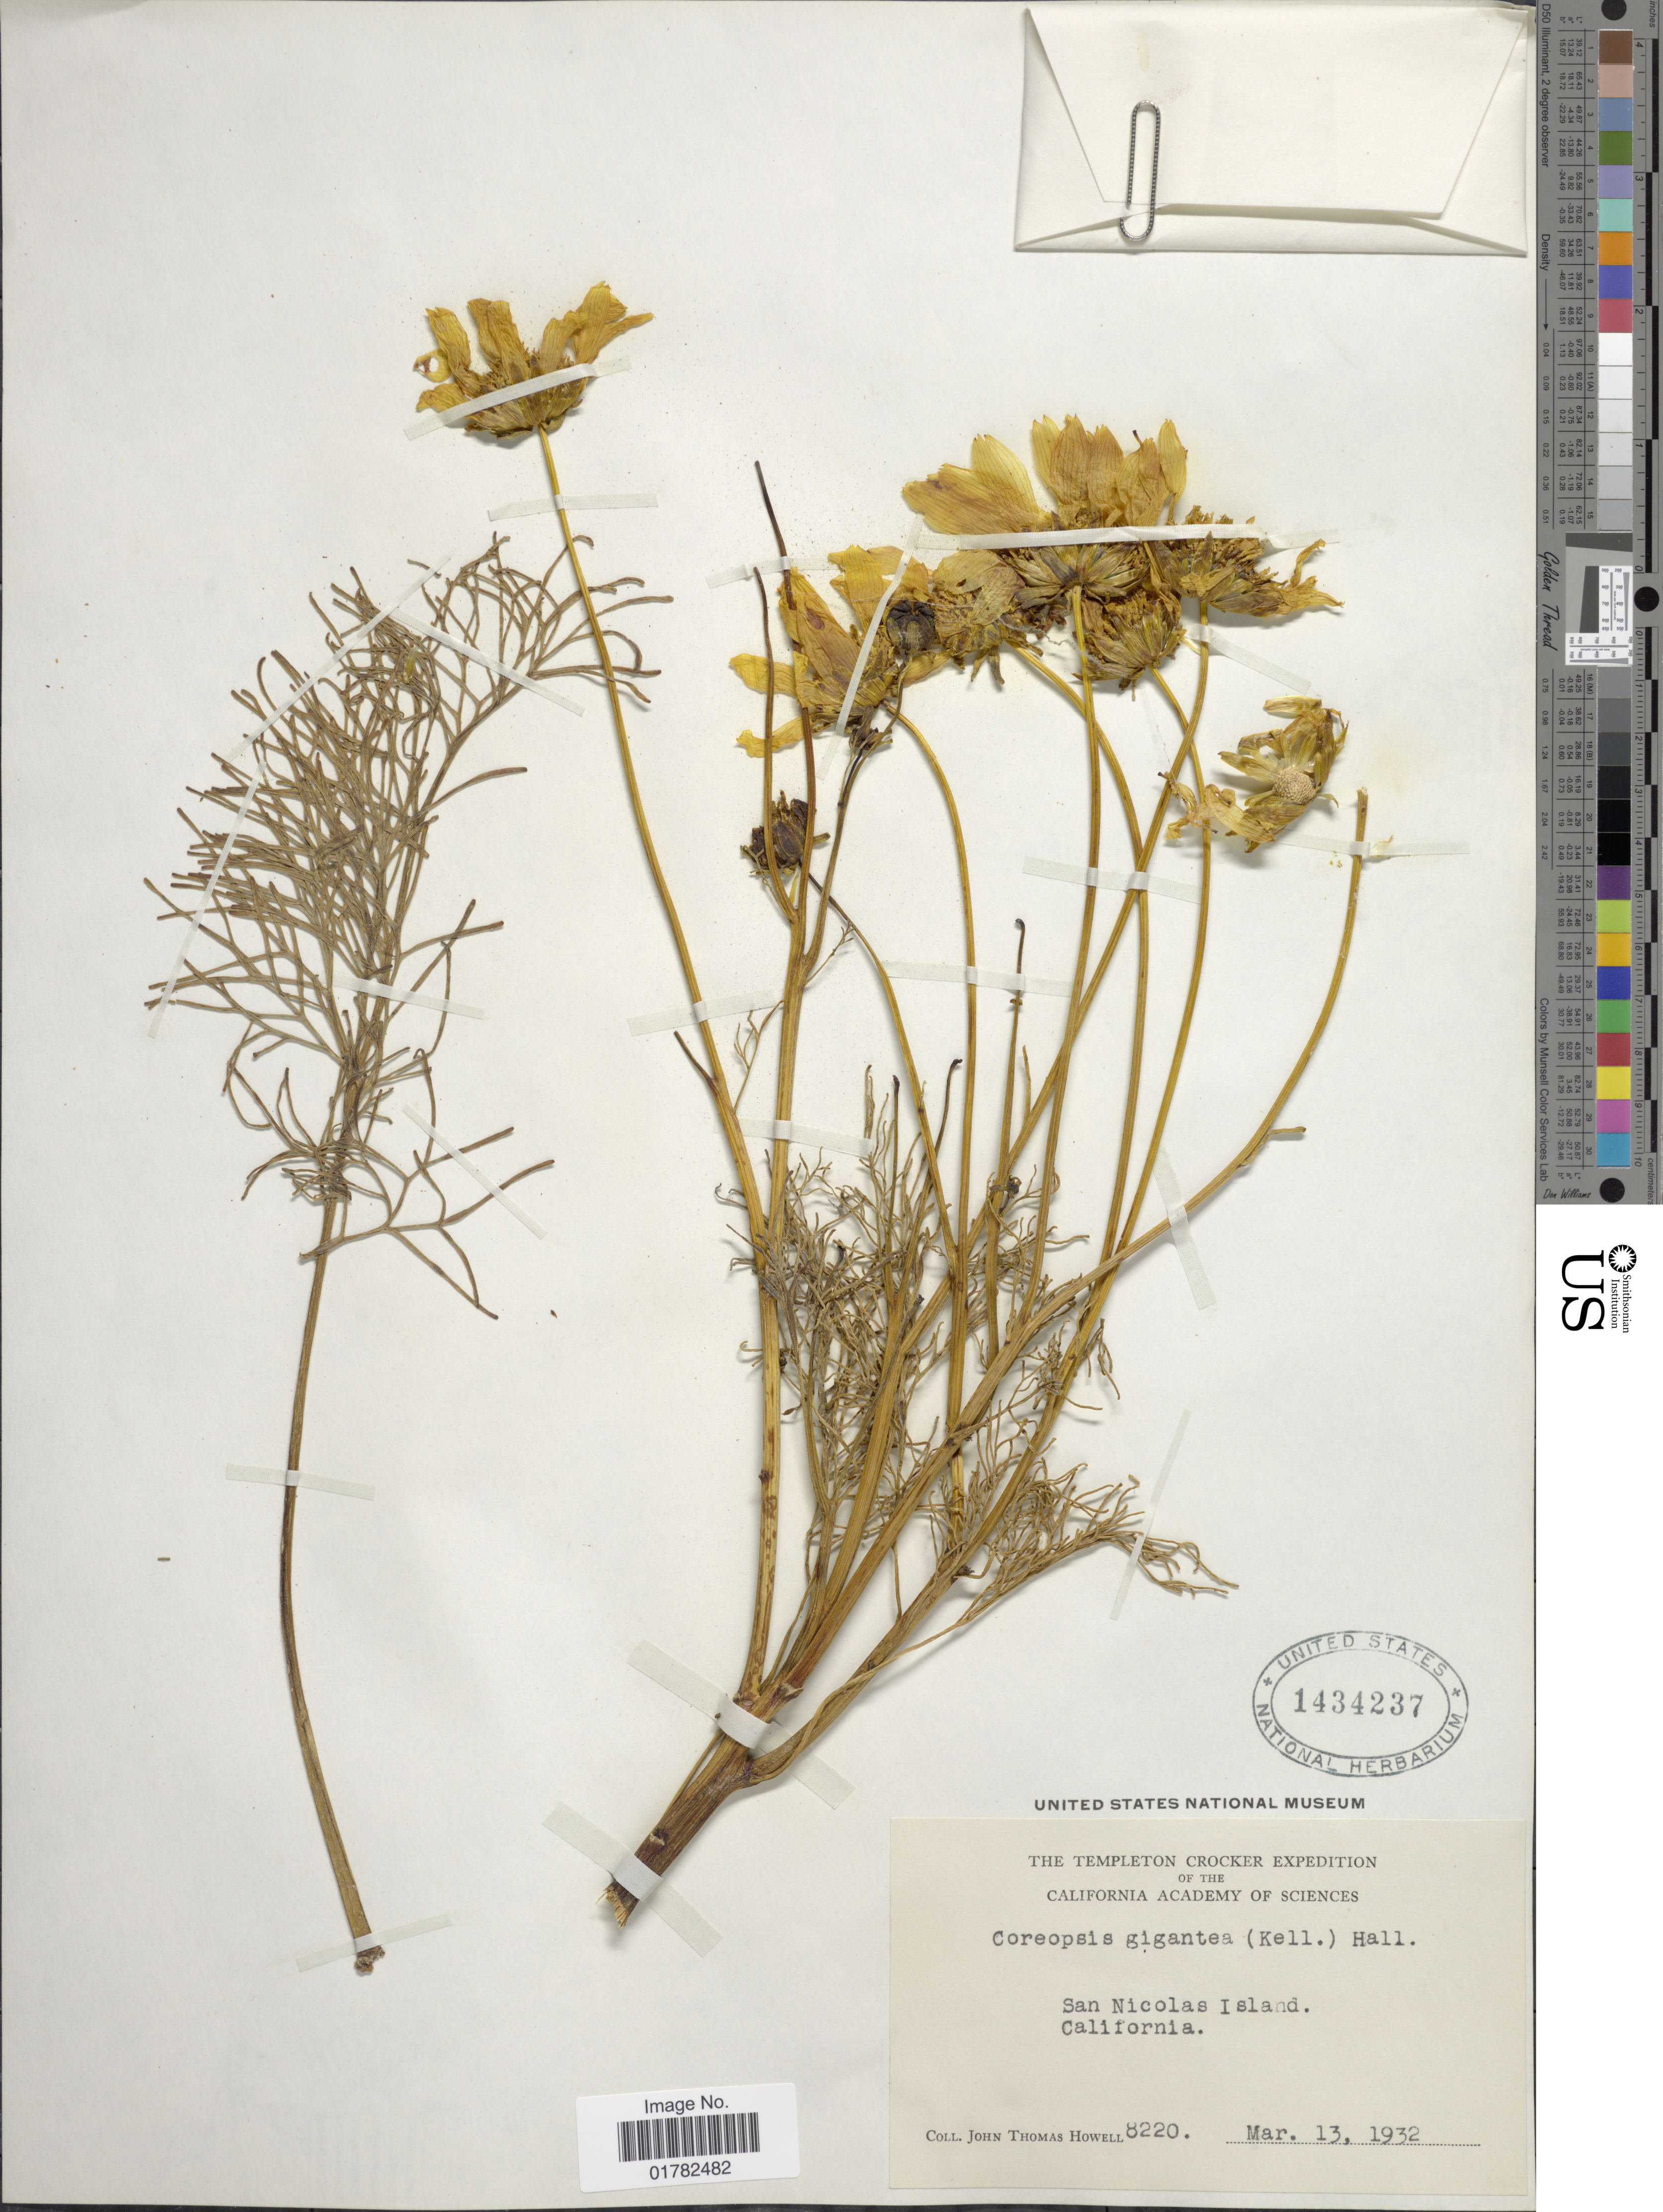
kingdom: Plantae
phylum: Tracheophyta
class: Magnoliopsida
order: Asterales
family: Asteraceae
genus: Coreopsis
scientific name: Coreopsis gigantea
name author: (Kellogg) H.M. Hall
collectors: J. T. Howell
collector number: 8220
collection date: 1932-03-13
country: United States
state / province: California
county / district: Ventura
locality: San Nicolas Island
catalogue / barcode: US 1434237